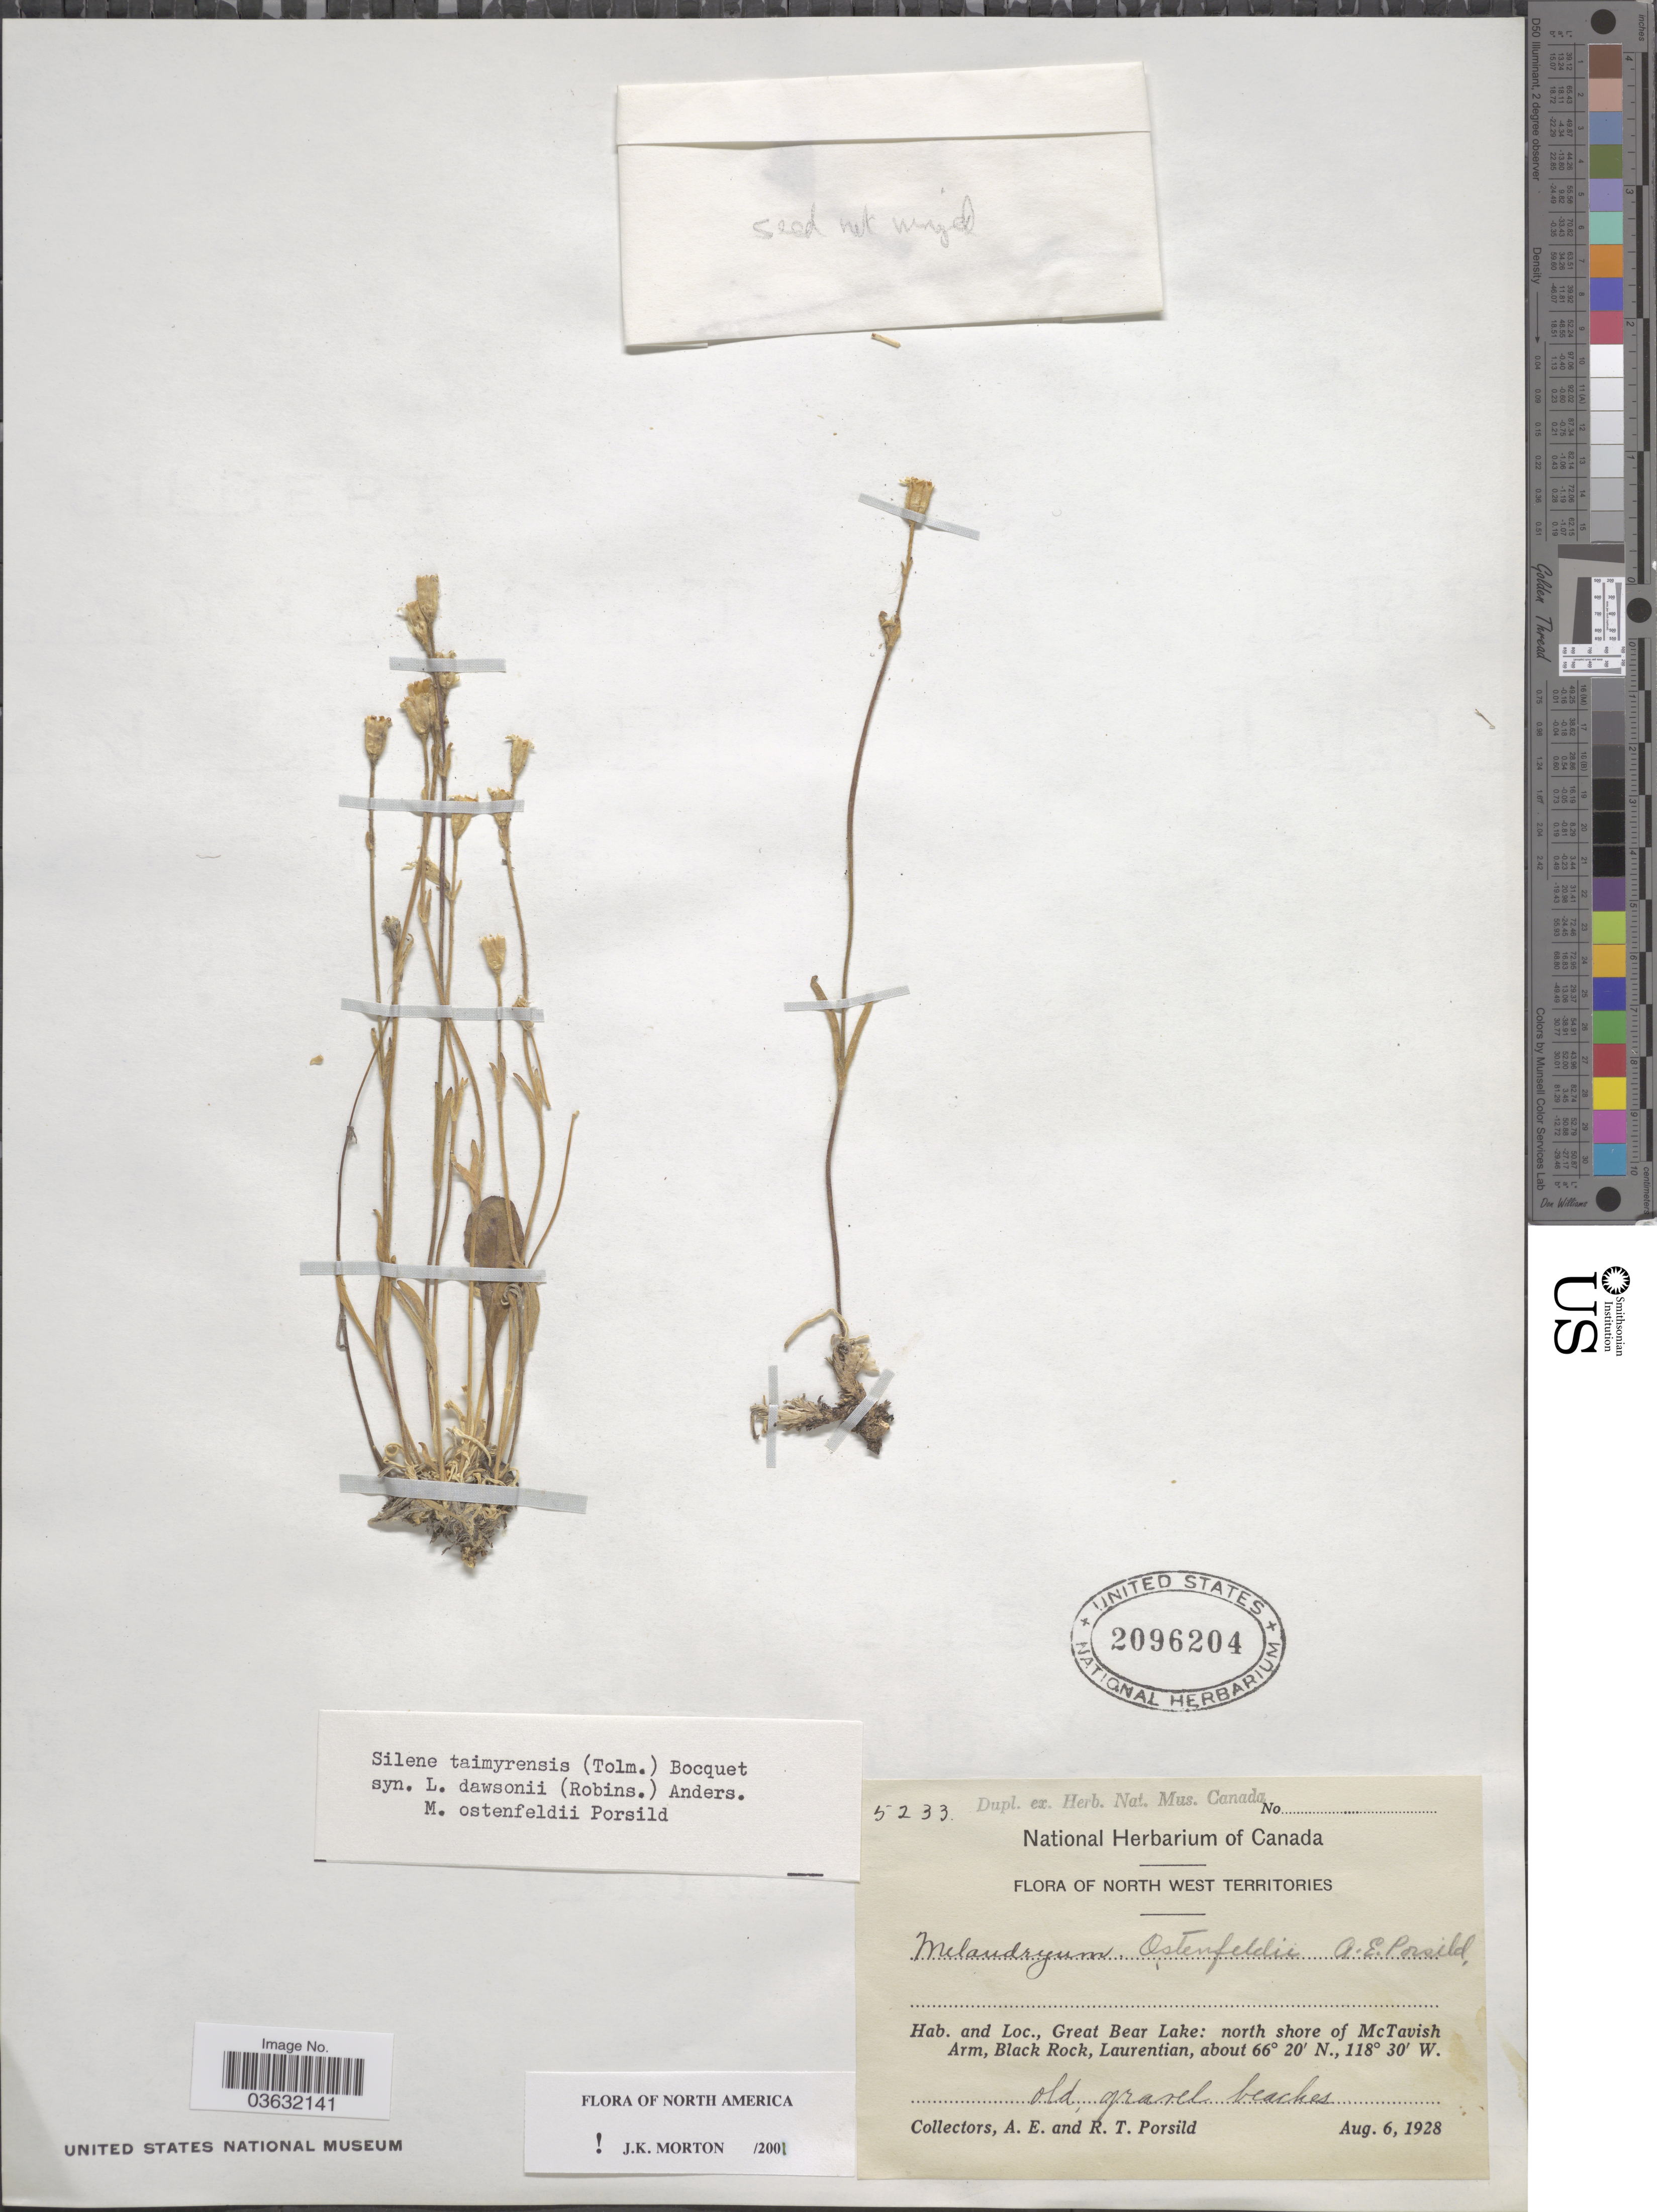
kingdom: Plantae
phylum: Tracheophyta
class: Magnoliopsida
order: Caryophyllales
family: Caryophyllaceae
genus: Silene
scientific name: Silene taimyrensis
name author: (Tolm.) Bocquet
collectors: A. E. Porsild & R. T. Porsild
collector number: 5233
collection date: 1928-08-06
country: Canada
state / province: Northwest Territories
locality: Great Bear Lake: north shore of McTavish Arm, Black Rock, Laurentian.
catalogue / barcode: US 2096204